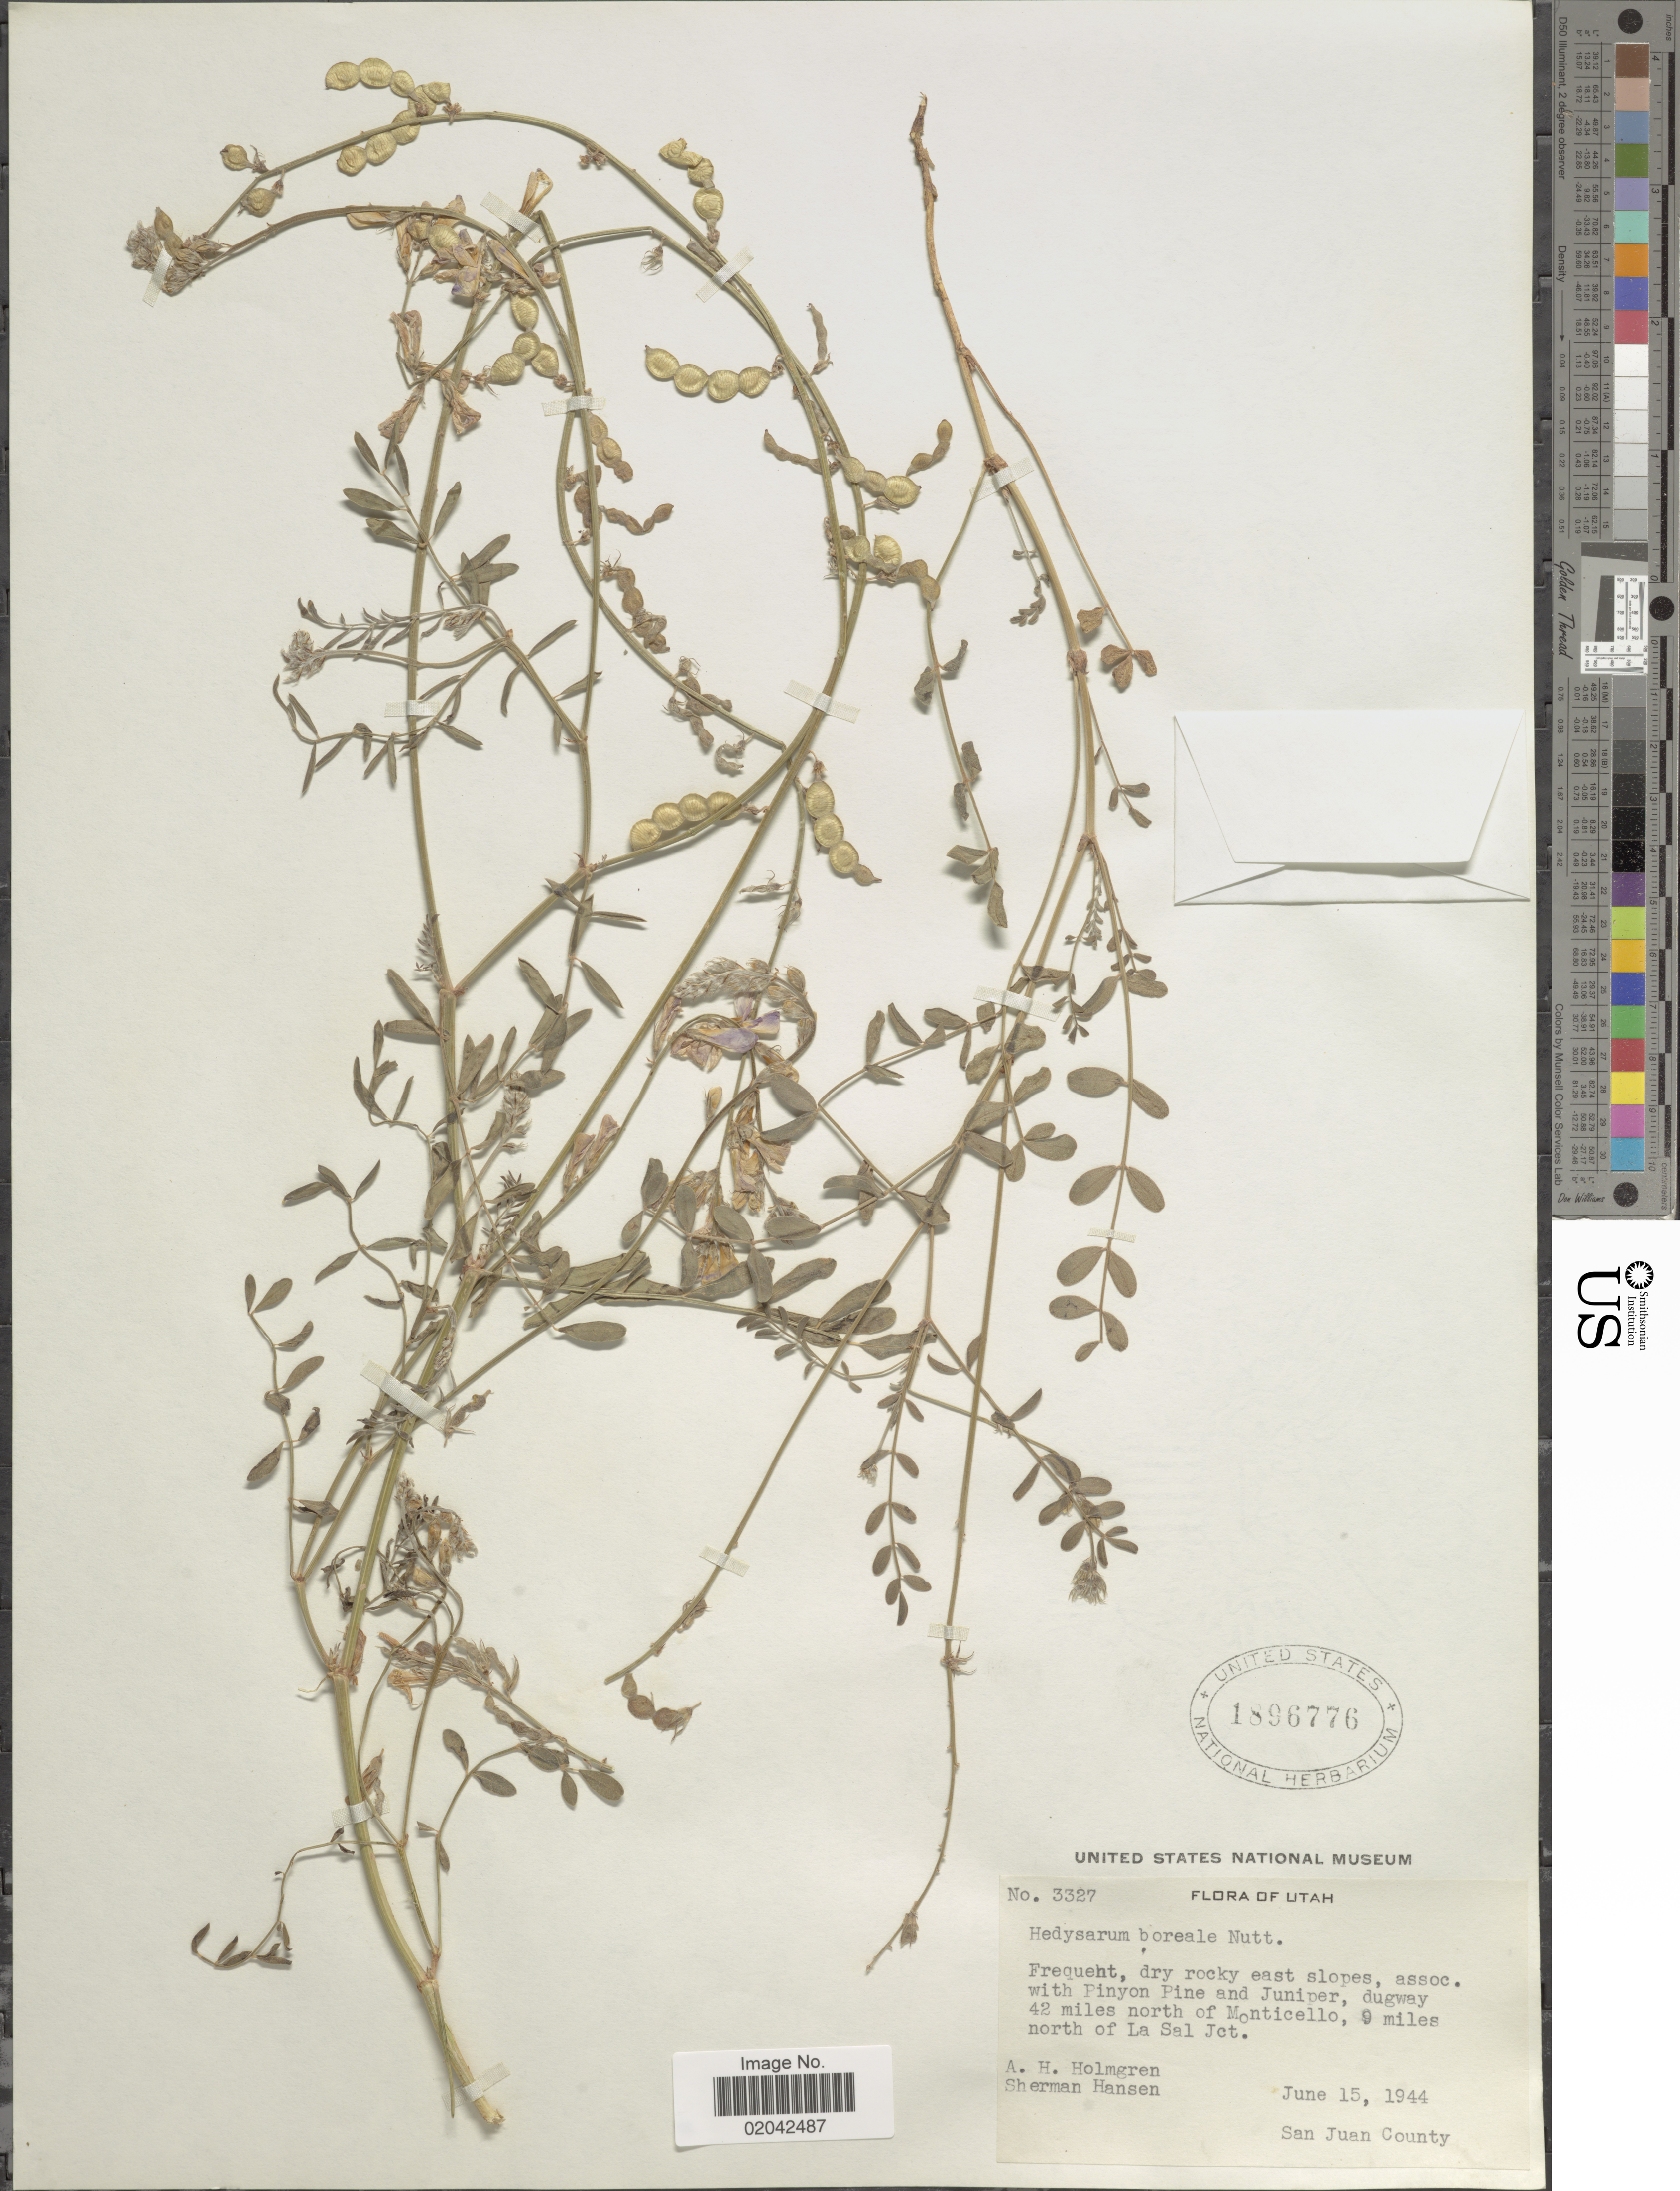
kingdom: Plantae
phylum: Tracheophyta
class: Magnoliopsida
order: Fabales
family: Fabaceae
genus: Hedysarum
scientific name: Hedysarum boreale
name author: Nutt.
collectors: A. H. Holmgren & S. Hansen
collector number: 3327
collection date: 1944-06-15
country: United States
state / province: Utah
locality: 42 miles north of Monticello, 9 miles north of La Sal Jct., San Juan County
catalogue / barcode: US 1896776